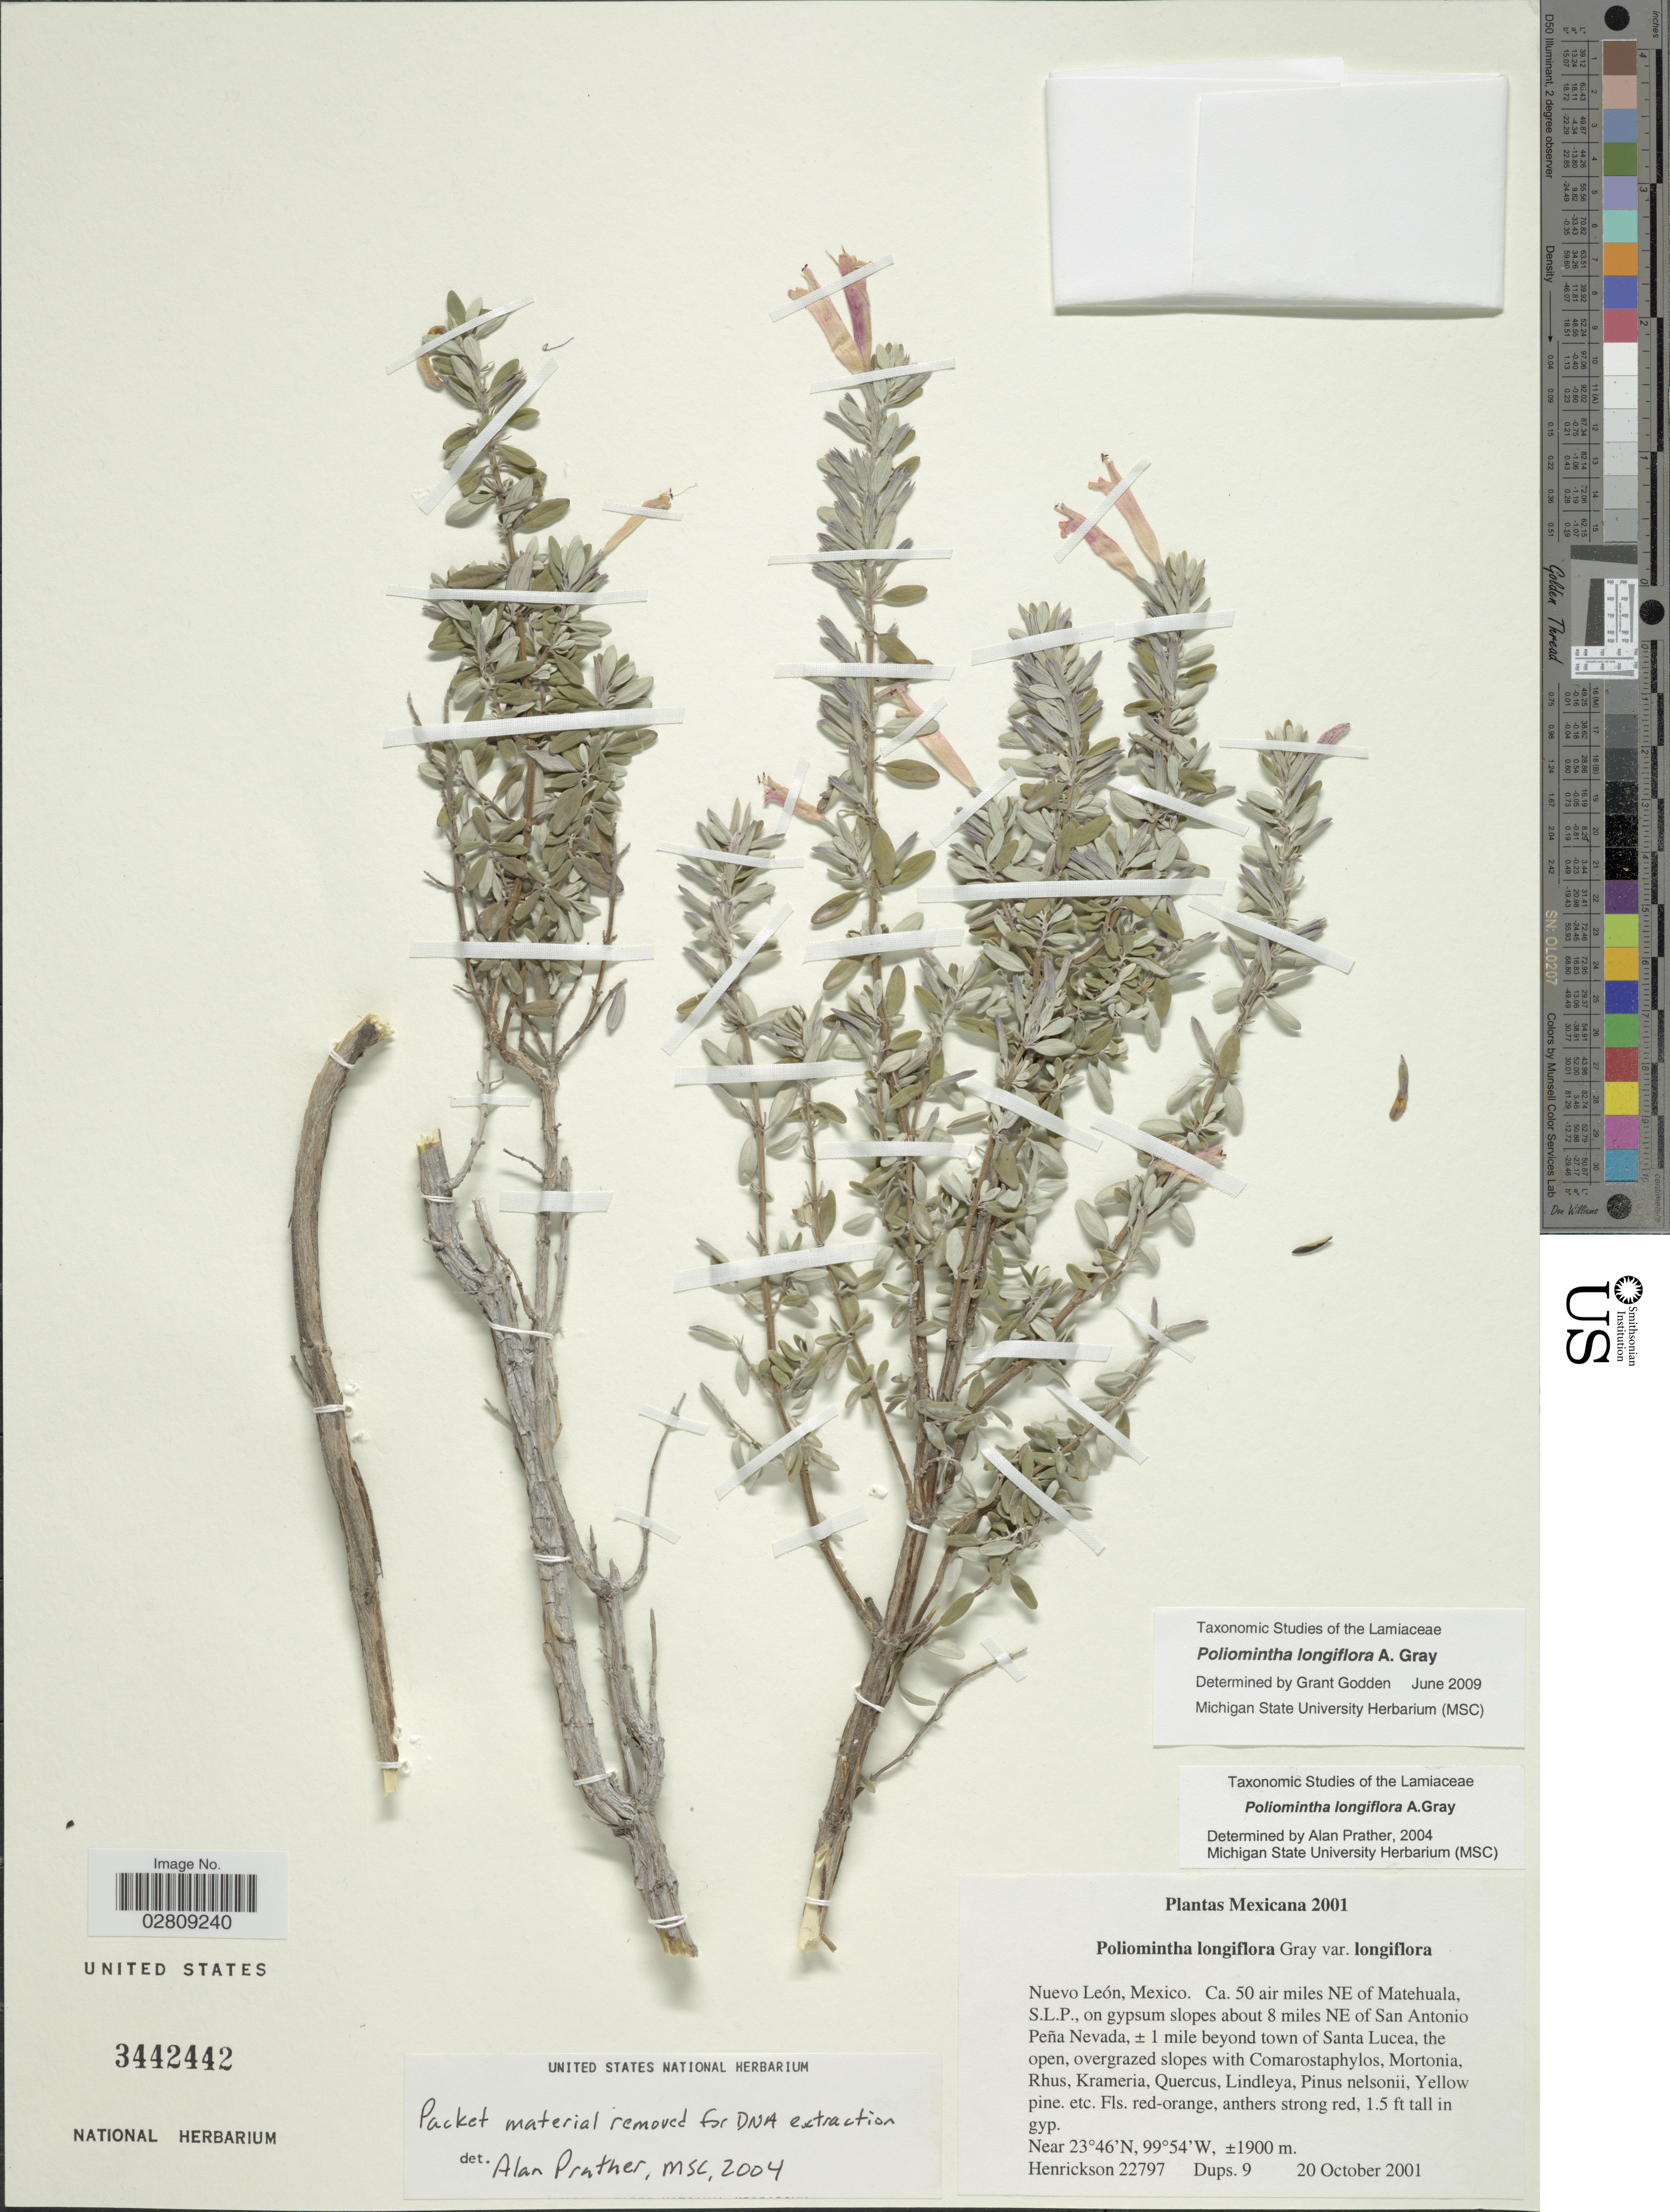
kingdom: Plantae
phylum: Tracheophyta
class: Magnoliopsida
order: Lamiales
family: Lamiaceae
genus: Poliomintha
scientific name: Poliomintha longiflora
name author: A. Gray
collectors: -. Henrickson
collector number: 22797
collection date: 2001-10-20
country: Mexico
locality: Ca. 50 air miles NE of Matehuala. S.L.P., on gypsum slopes about 8 miles NE of San Antonio Peña Nevada, ± 1 mile beyond town of Santa Lucea.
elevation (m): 1900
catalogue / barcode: US 3442442